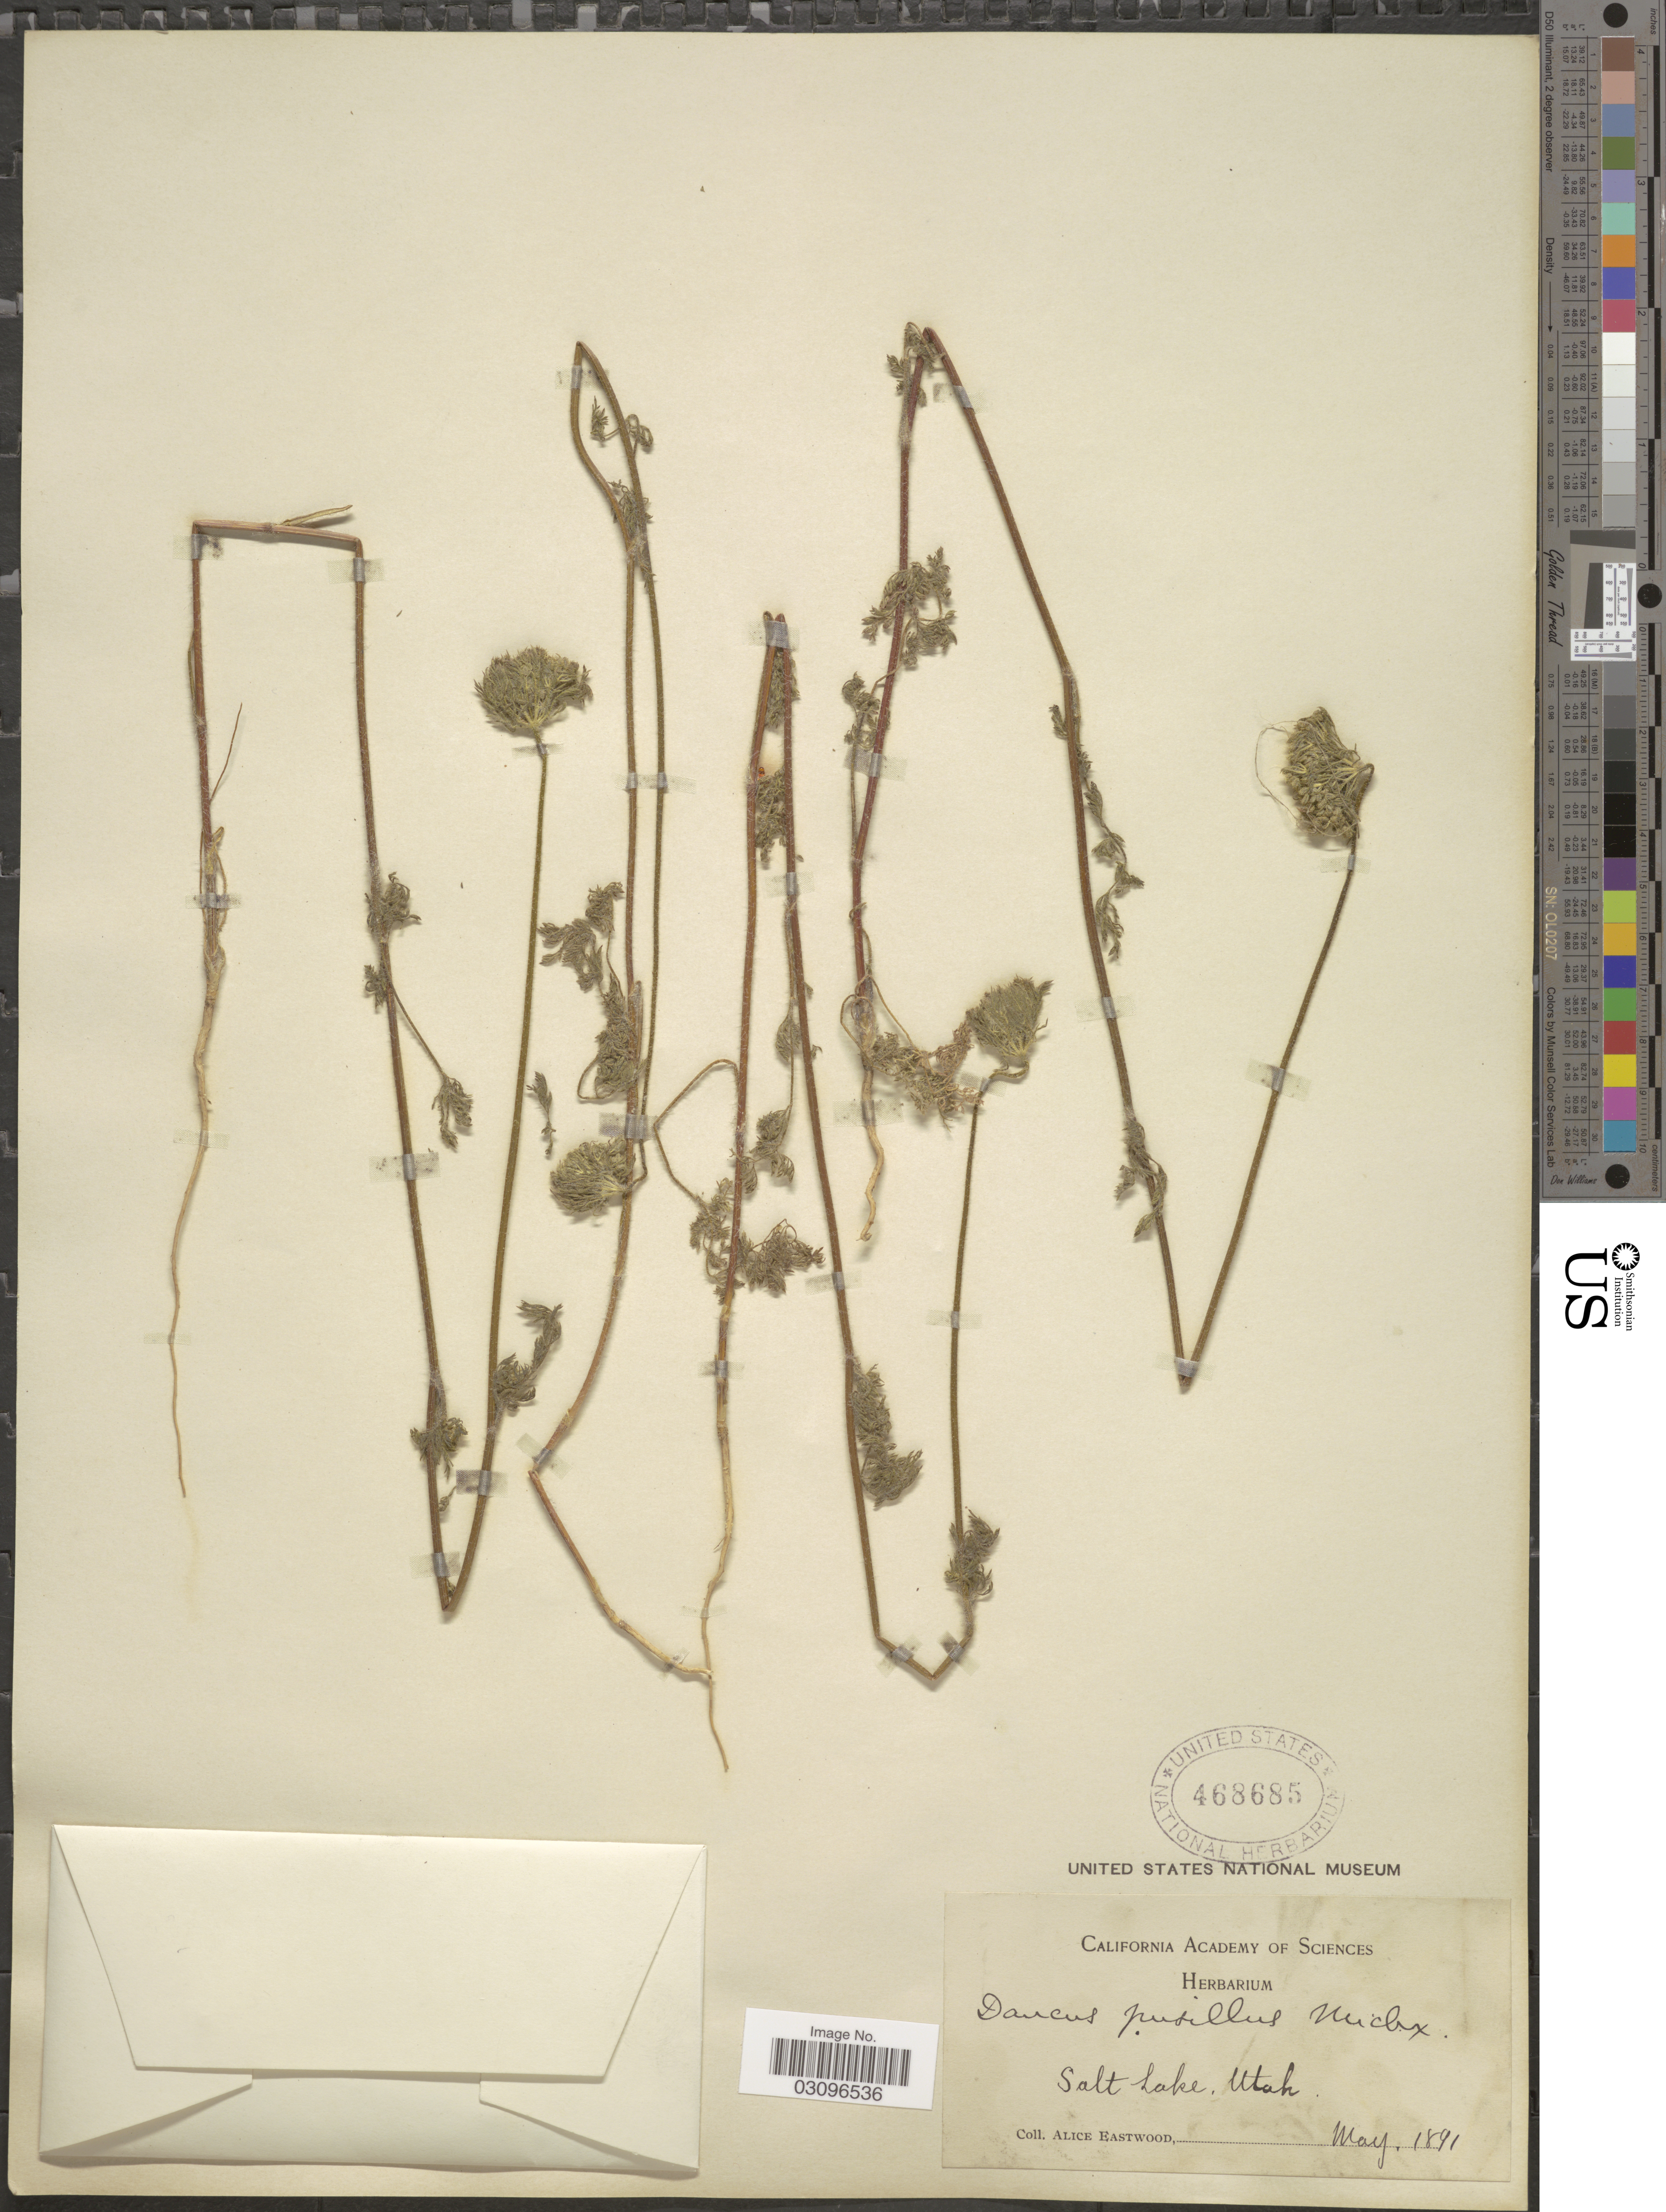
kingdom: Plantae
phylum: Tracheophyta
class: Magnoliopsida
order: Apiales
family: Apiaceae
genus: Daucus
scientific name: Daucus pusillus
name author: Michx.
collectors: A. Eastwood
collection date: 1891-05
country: United States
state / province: Utah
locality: Salt Lake.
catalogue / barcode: US 468685